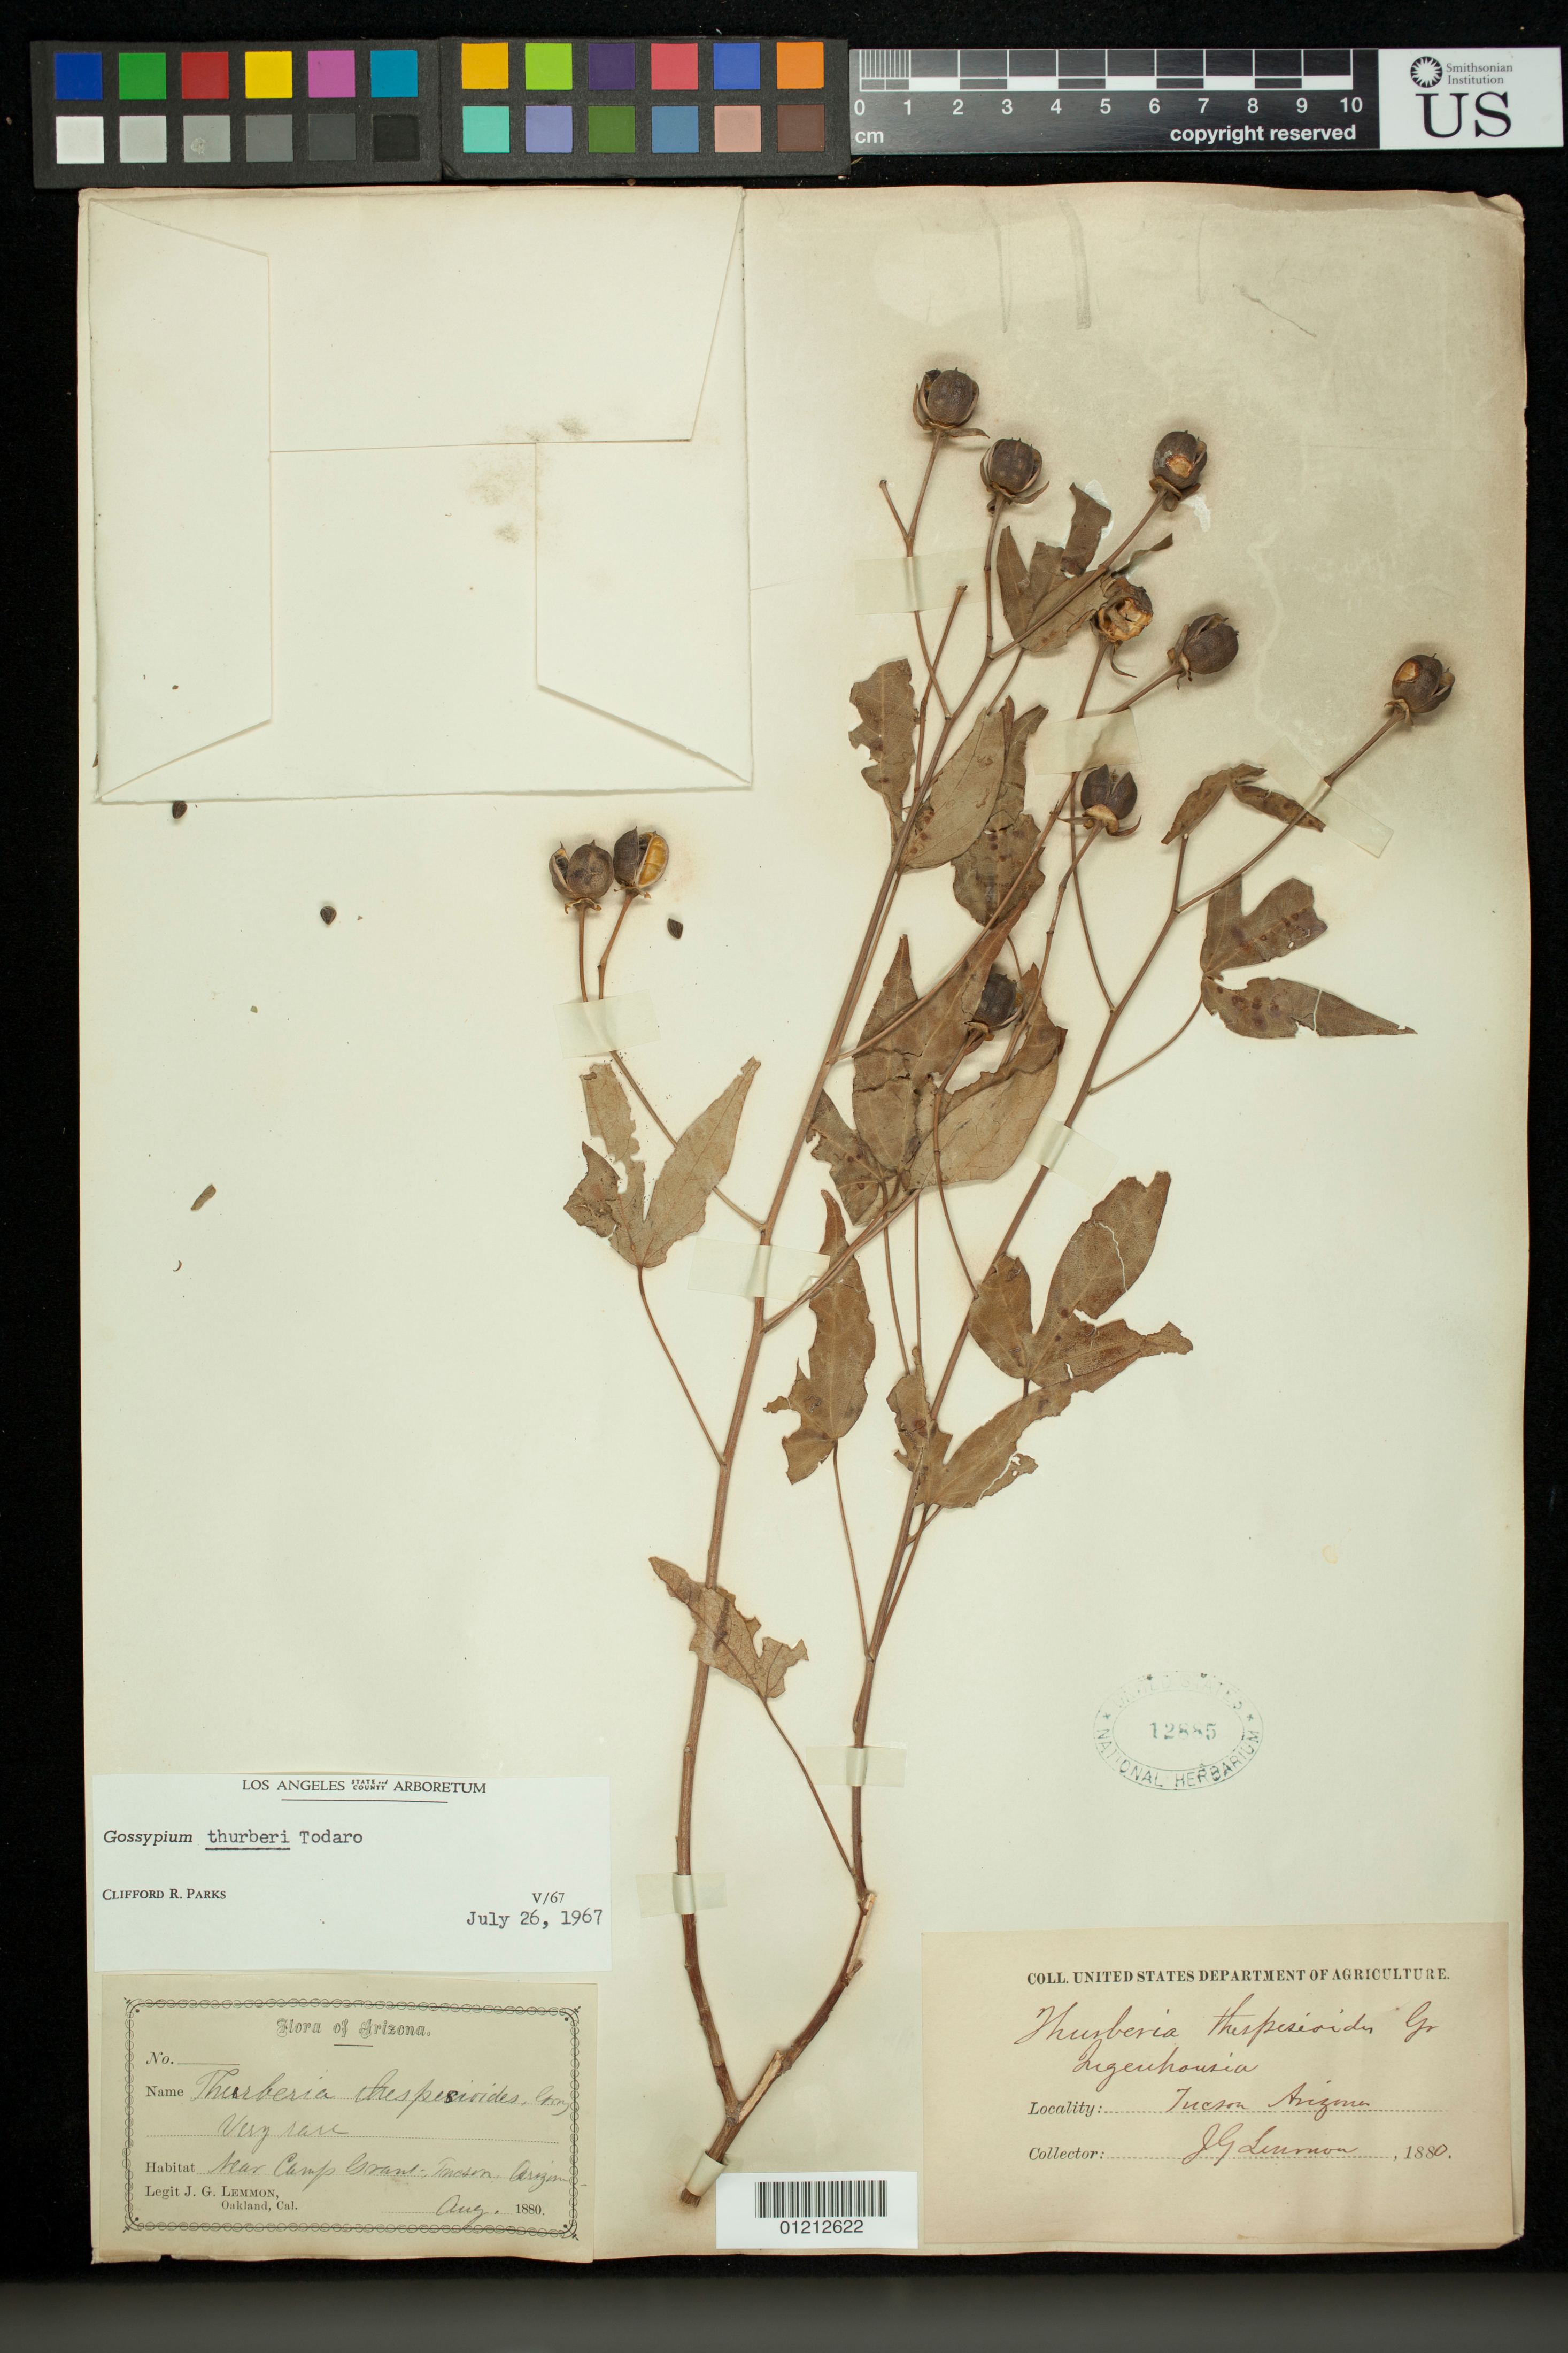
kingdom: Plantae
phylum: Tracheophyta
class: Magnoliopsida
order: Malvales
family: Malvaceae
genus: Gossypium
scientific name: Gossypium thurberi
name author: Tod.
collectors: J. G. Lemmon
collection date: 1880-08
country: United States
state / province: Arizona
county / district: Pima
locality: Tucson, near Camp Grant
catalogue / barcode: US 12885